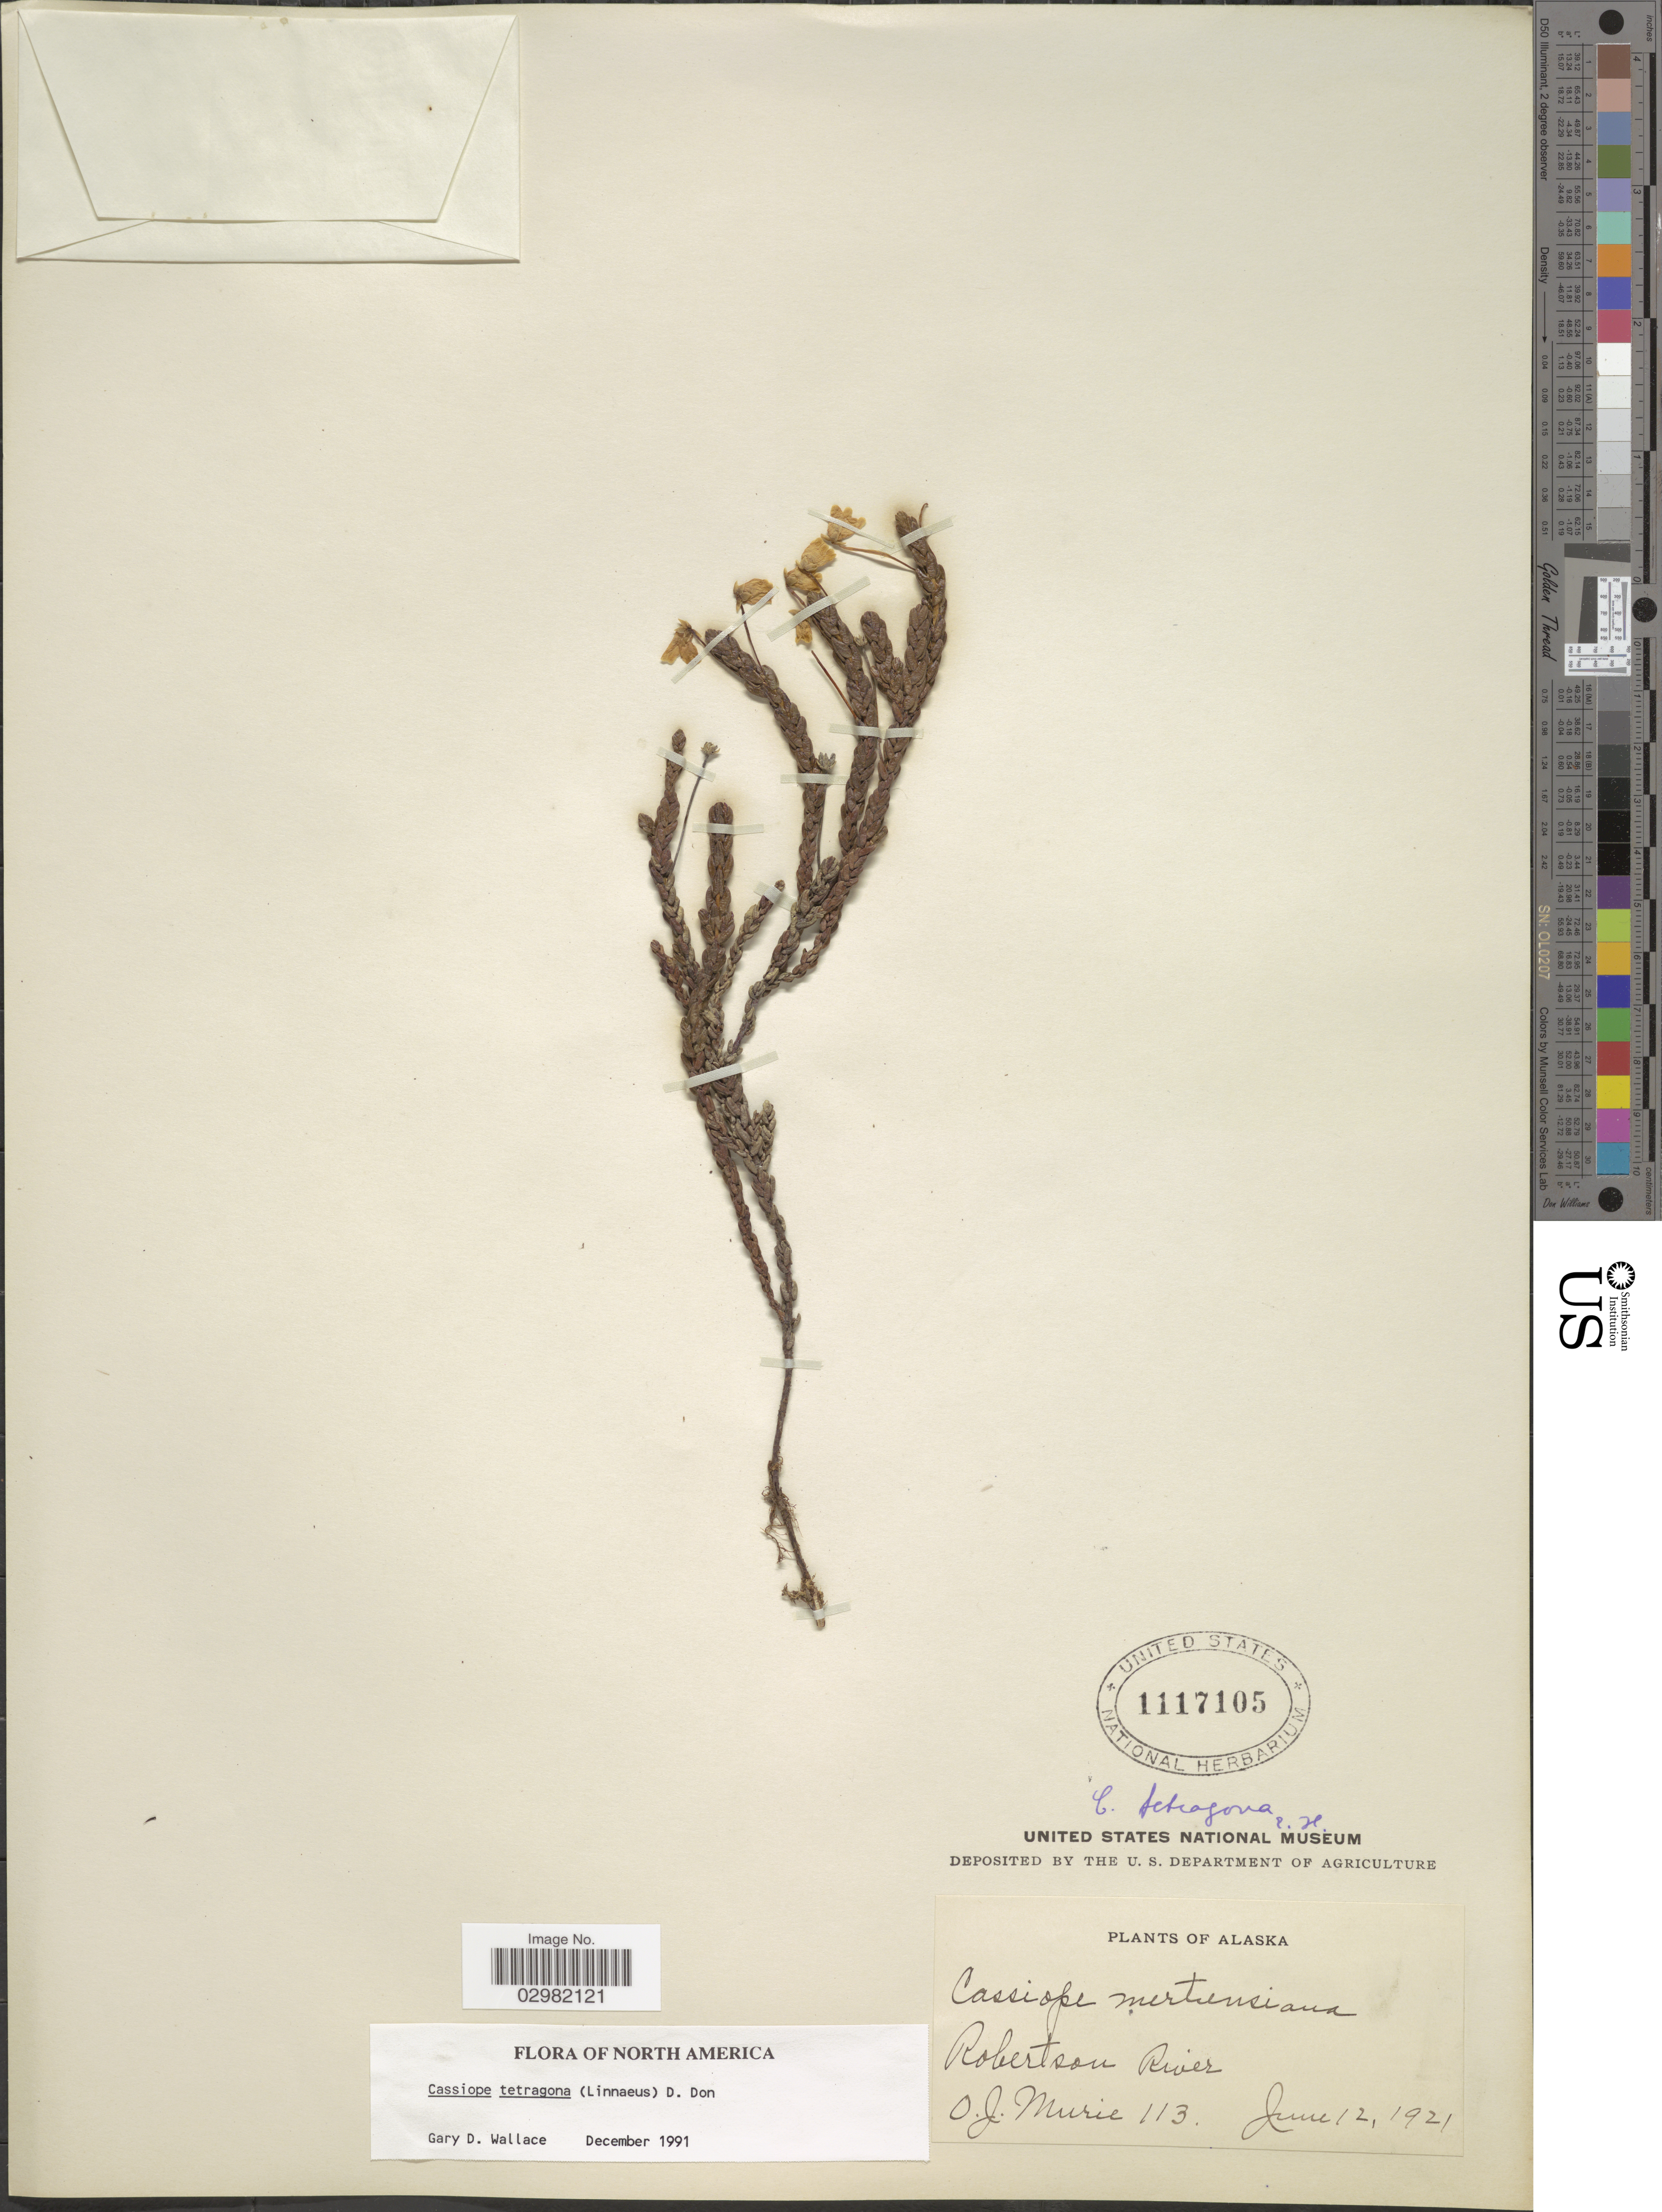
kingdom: Plantae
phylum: Tracheophyta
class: Magnoliopsida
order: Ericales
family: Ericaceae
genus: Cassiope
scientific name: Cassiope tetragona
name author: (L.) D. Don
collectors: O. Murie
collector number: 113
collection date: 1921-06-12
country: United States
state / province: Alaska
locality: Robertson River.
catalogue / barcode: US 1117105